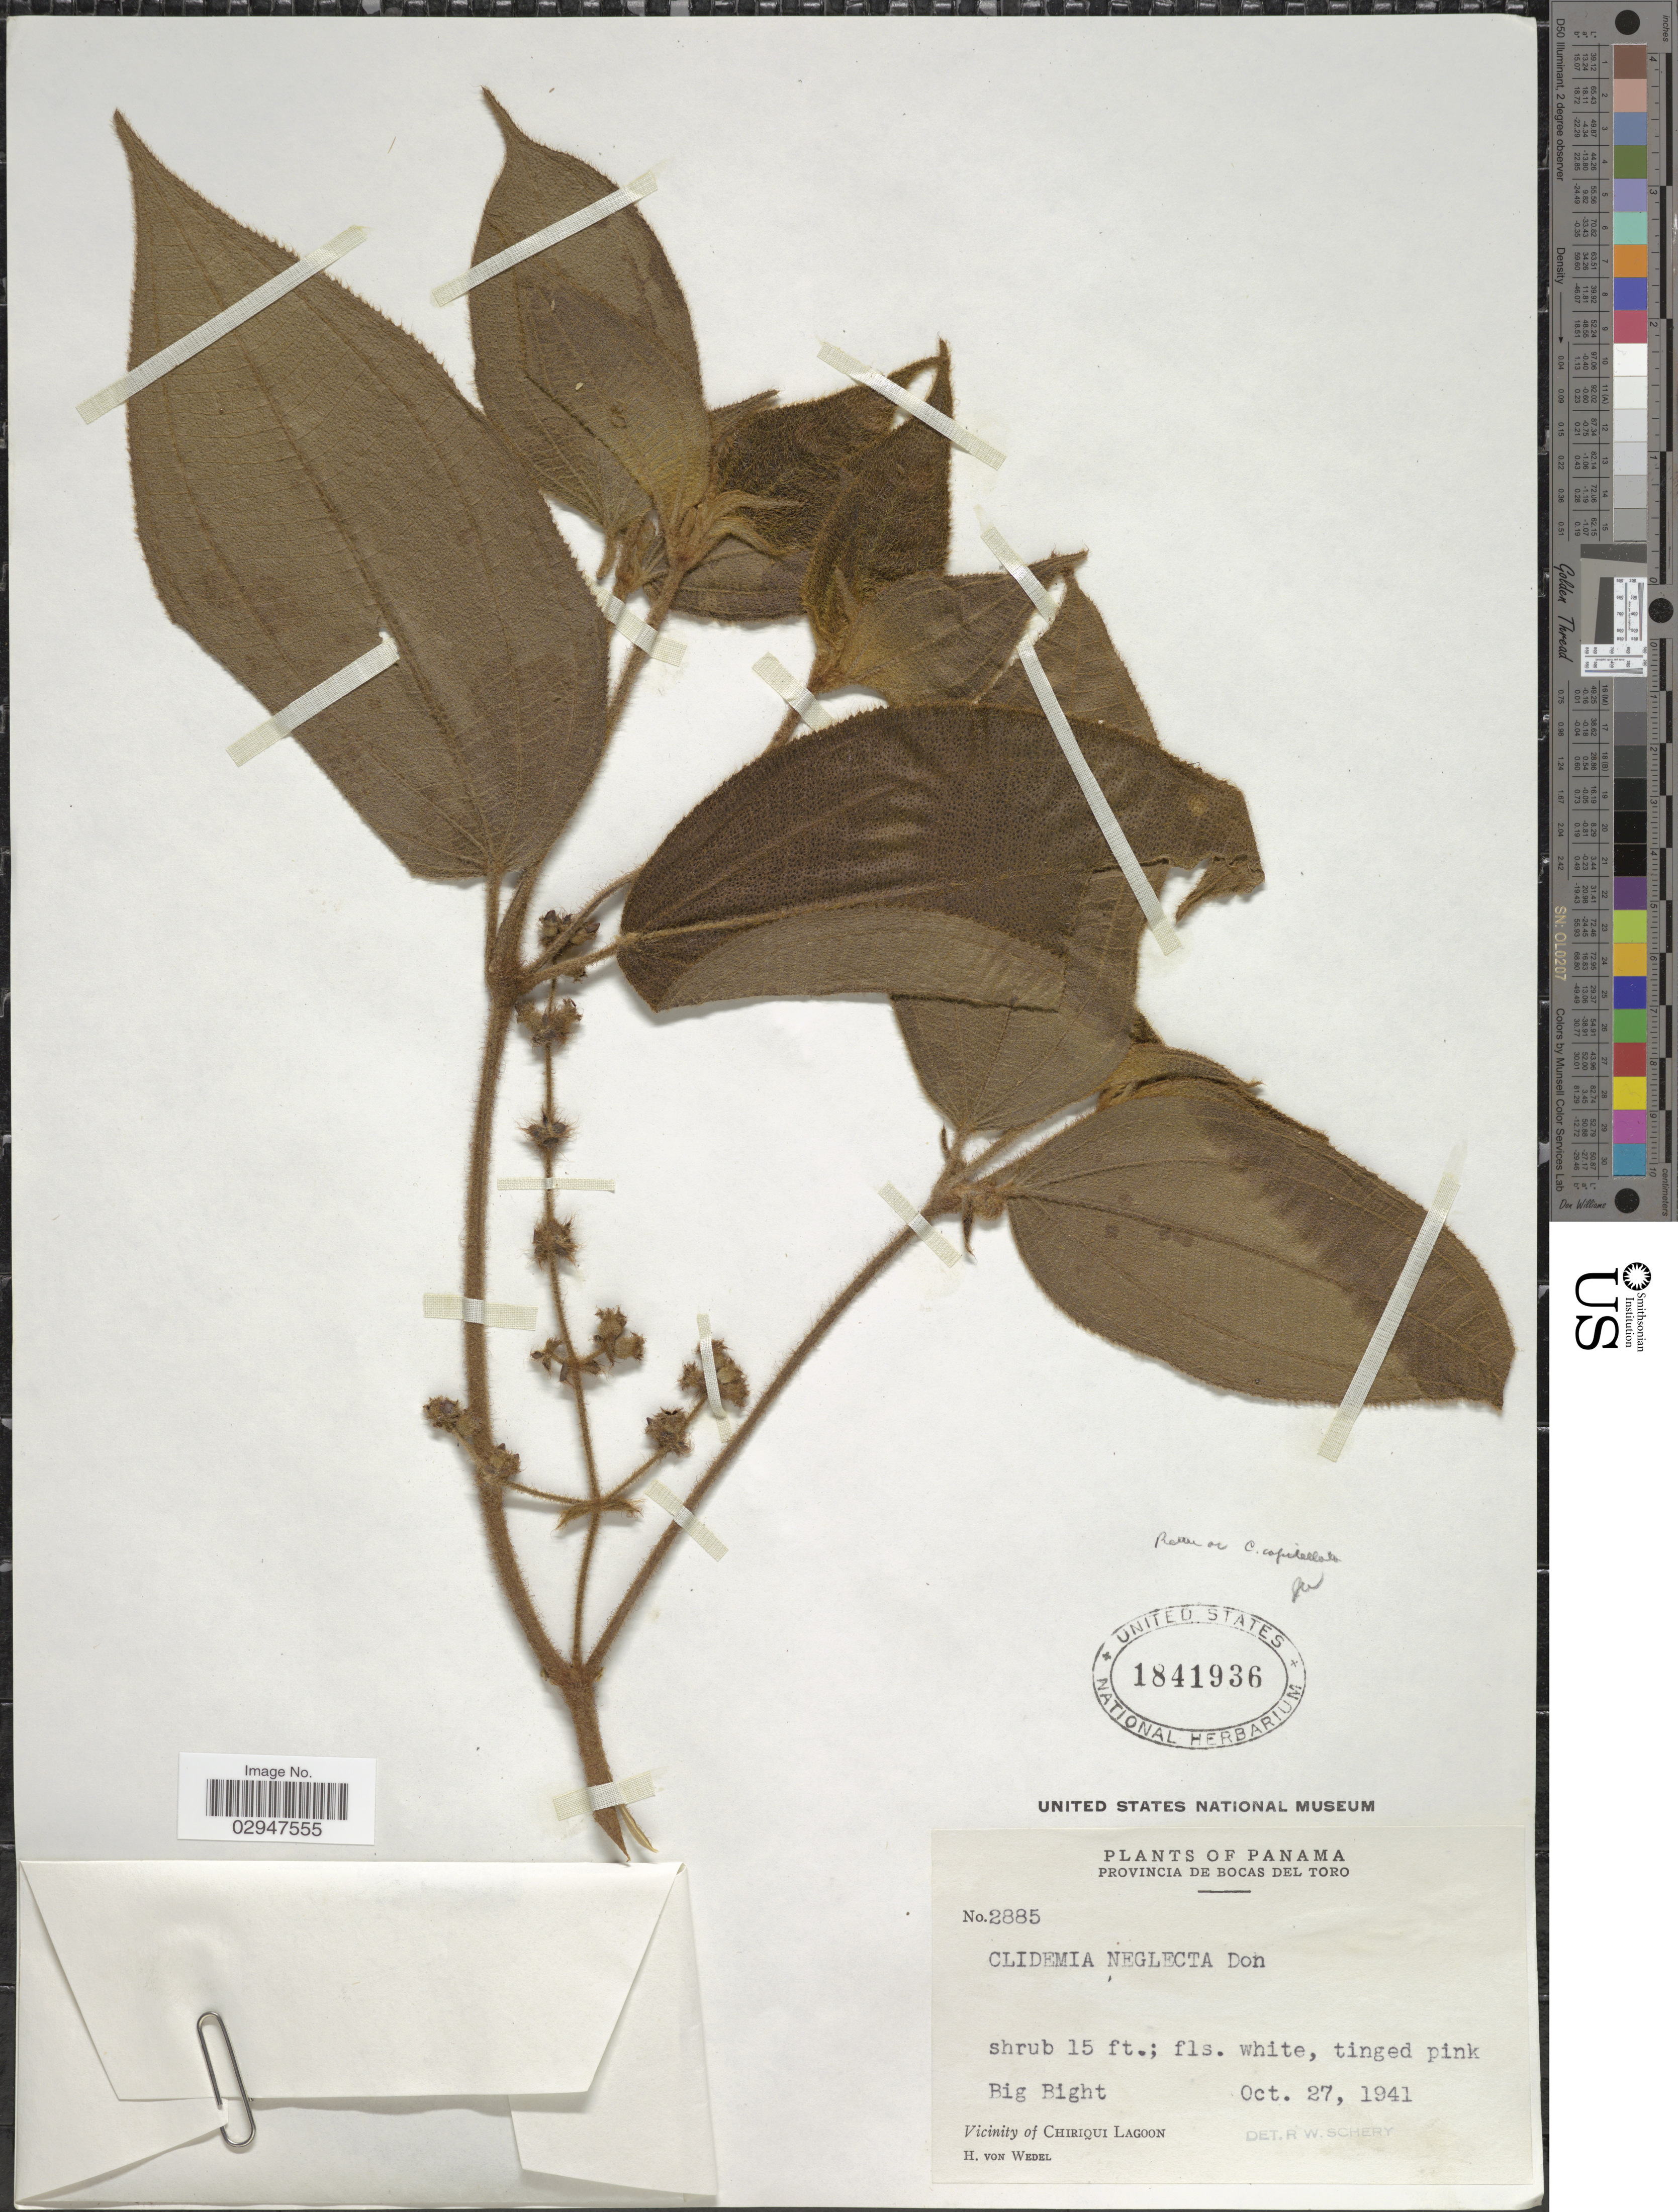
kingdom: Plantae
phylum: Tracheophyta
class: Magnoliopsida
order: Myrtales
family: Melastomataceae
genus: Clidemia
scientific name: Clidemia capitellata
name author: (Bonpl.) D. Don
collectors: H. von Wedel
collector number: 2885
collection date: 1941-10-27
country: Panama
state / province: Bocas del Toro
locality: Big Bight. Vicinity of Chiriqui Lagoon.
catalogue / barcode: US 1841936